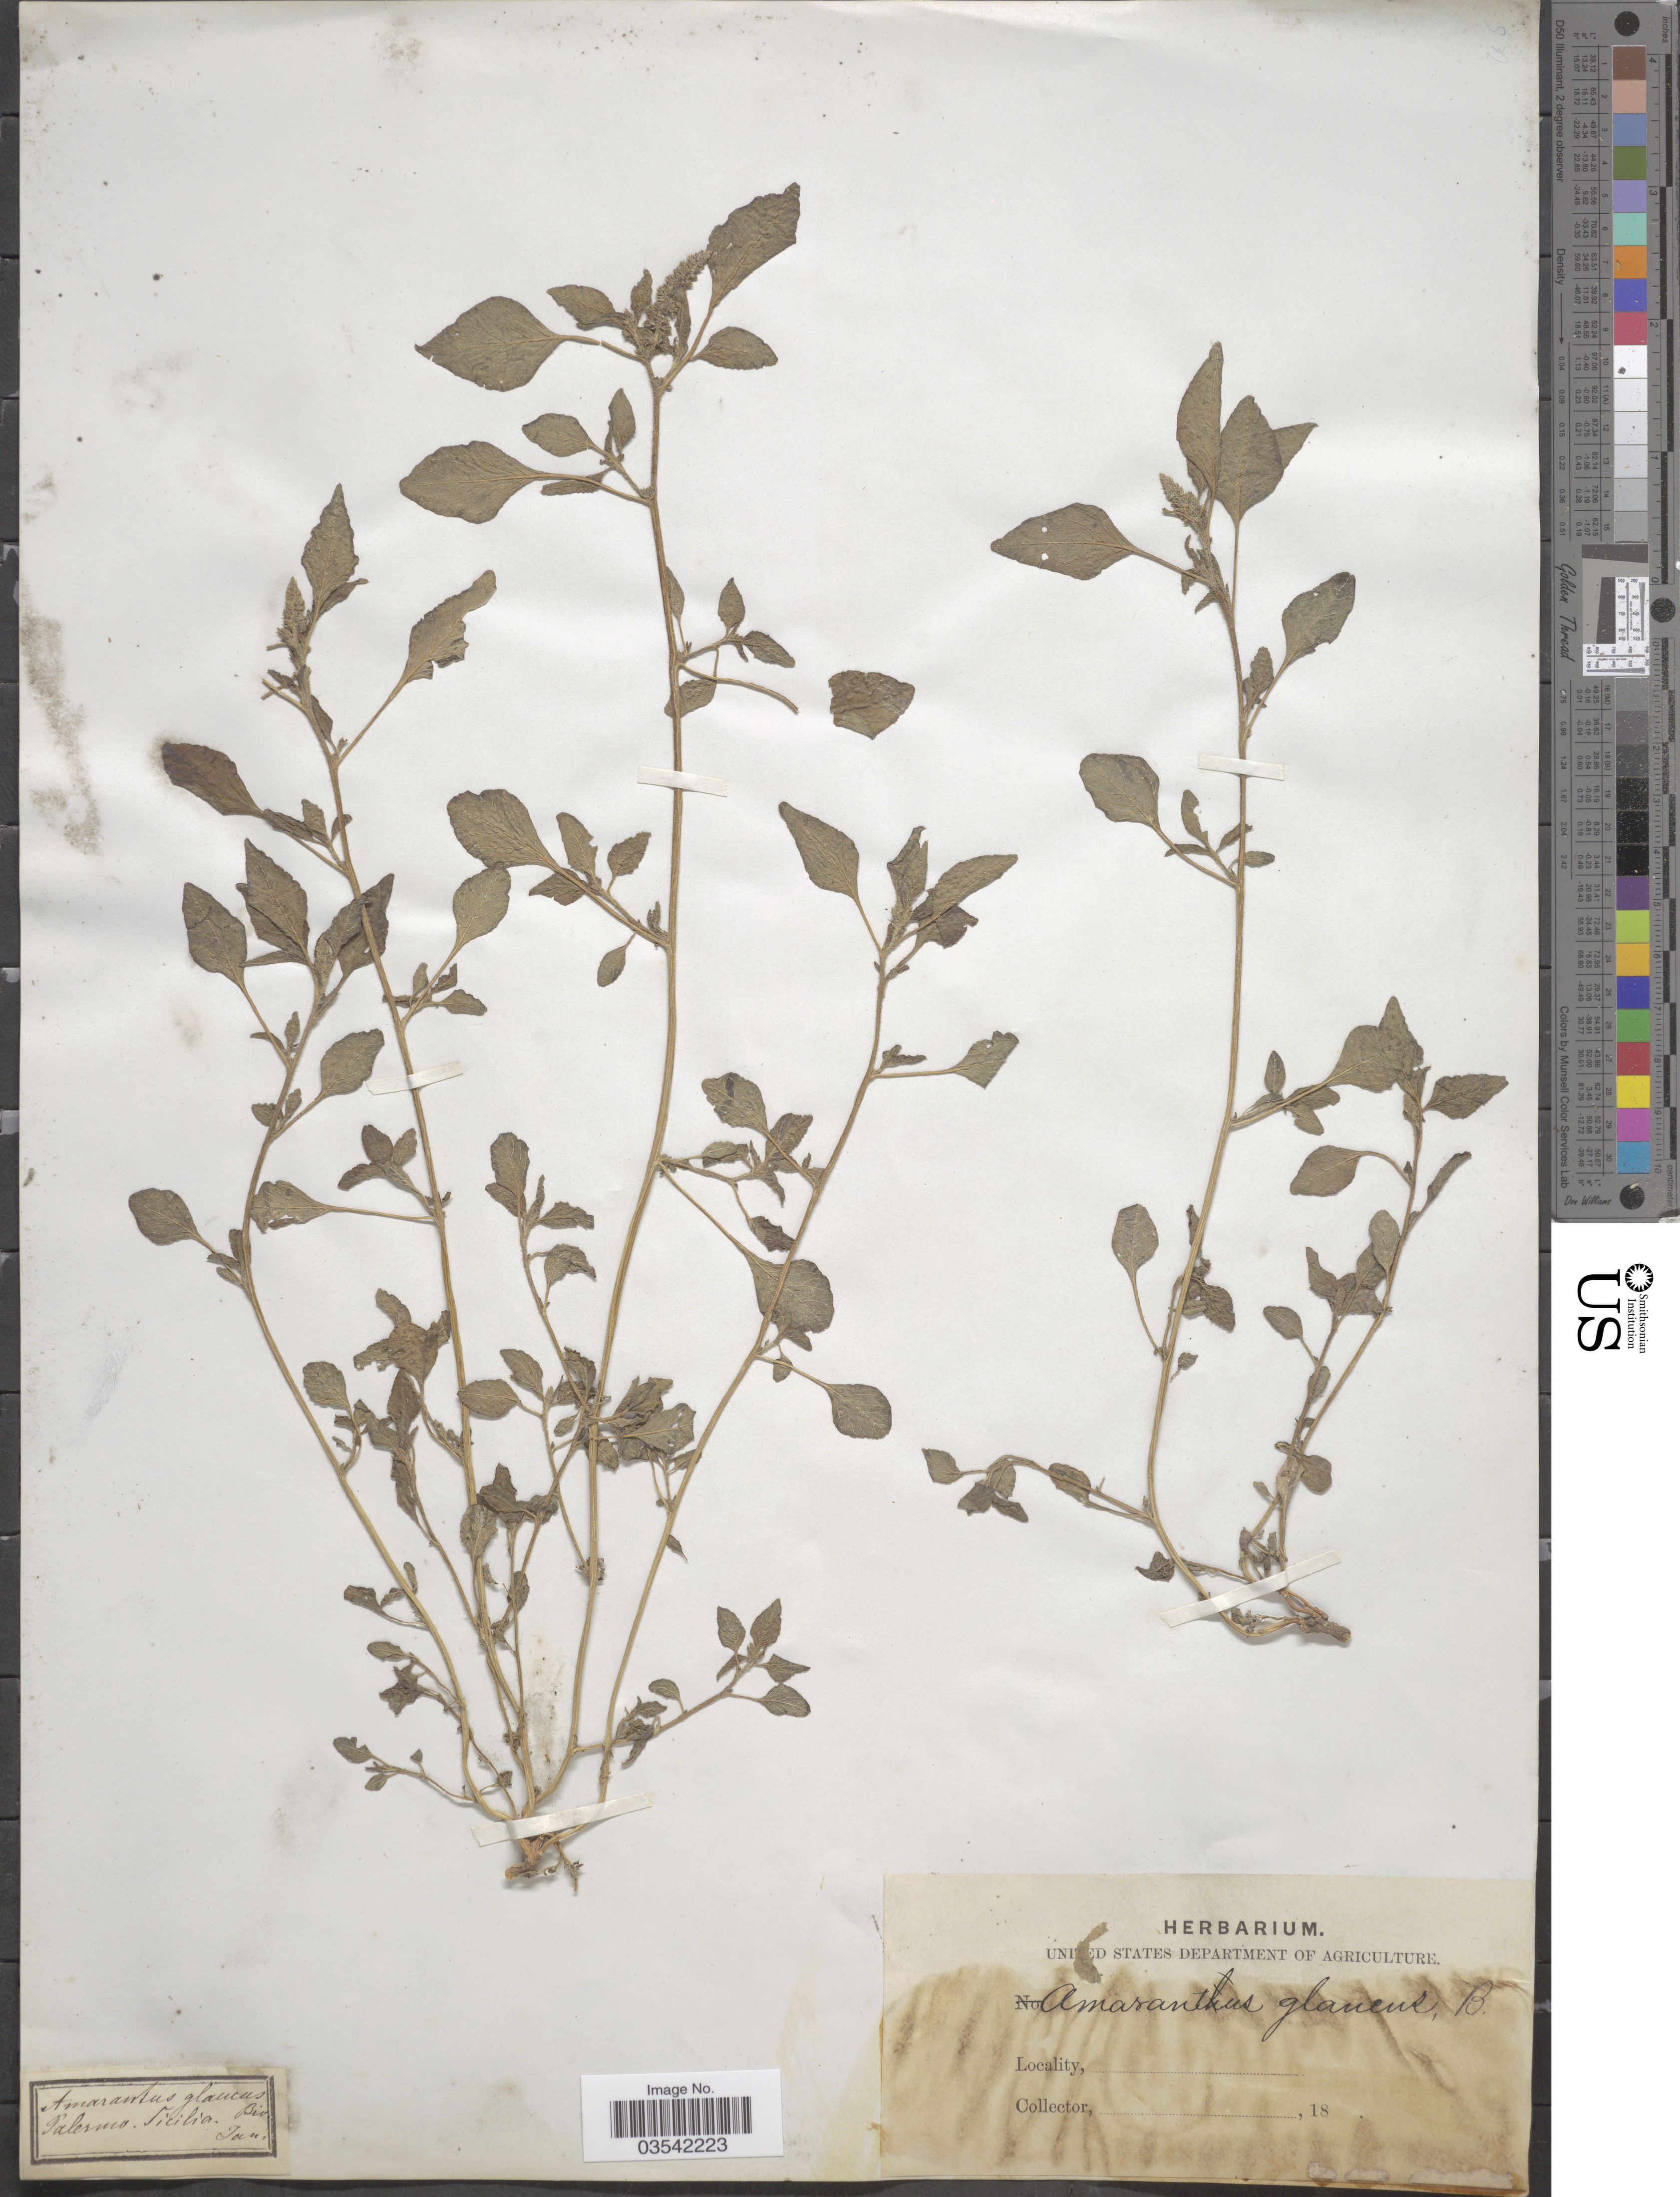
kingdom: Plantae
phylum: Tracheophyta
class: Magnoliopsida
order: Caryophyllales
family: Amaranthaceae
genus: Amaranthus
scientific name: Amaranthus glaucus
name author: Biv.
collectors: Facchini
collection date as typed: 18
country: Italy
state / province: Siciliana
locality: Palermo, Sicilia.